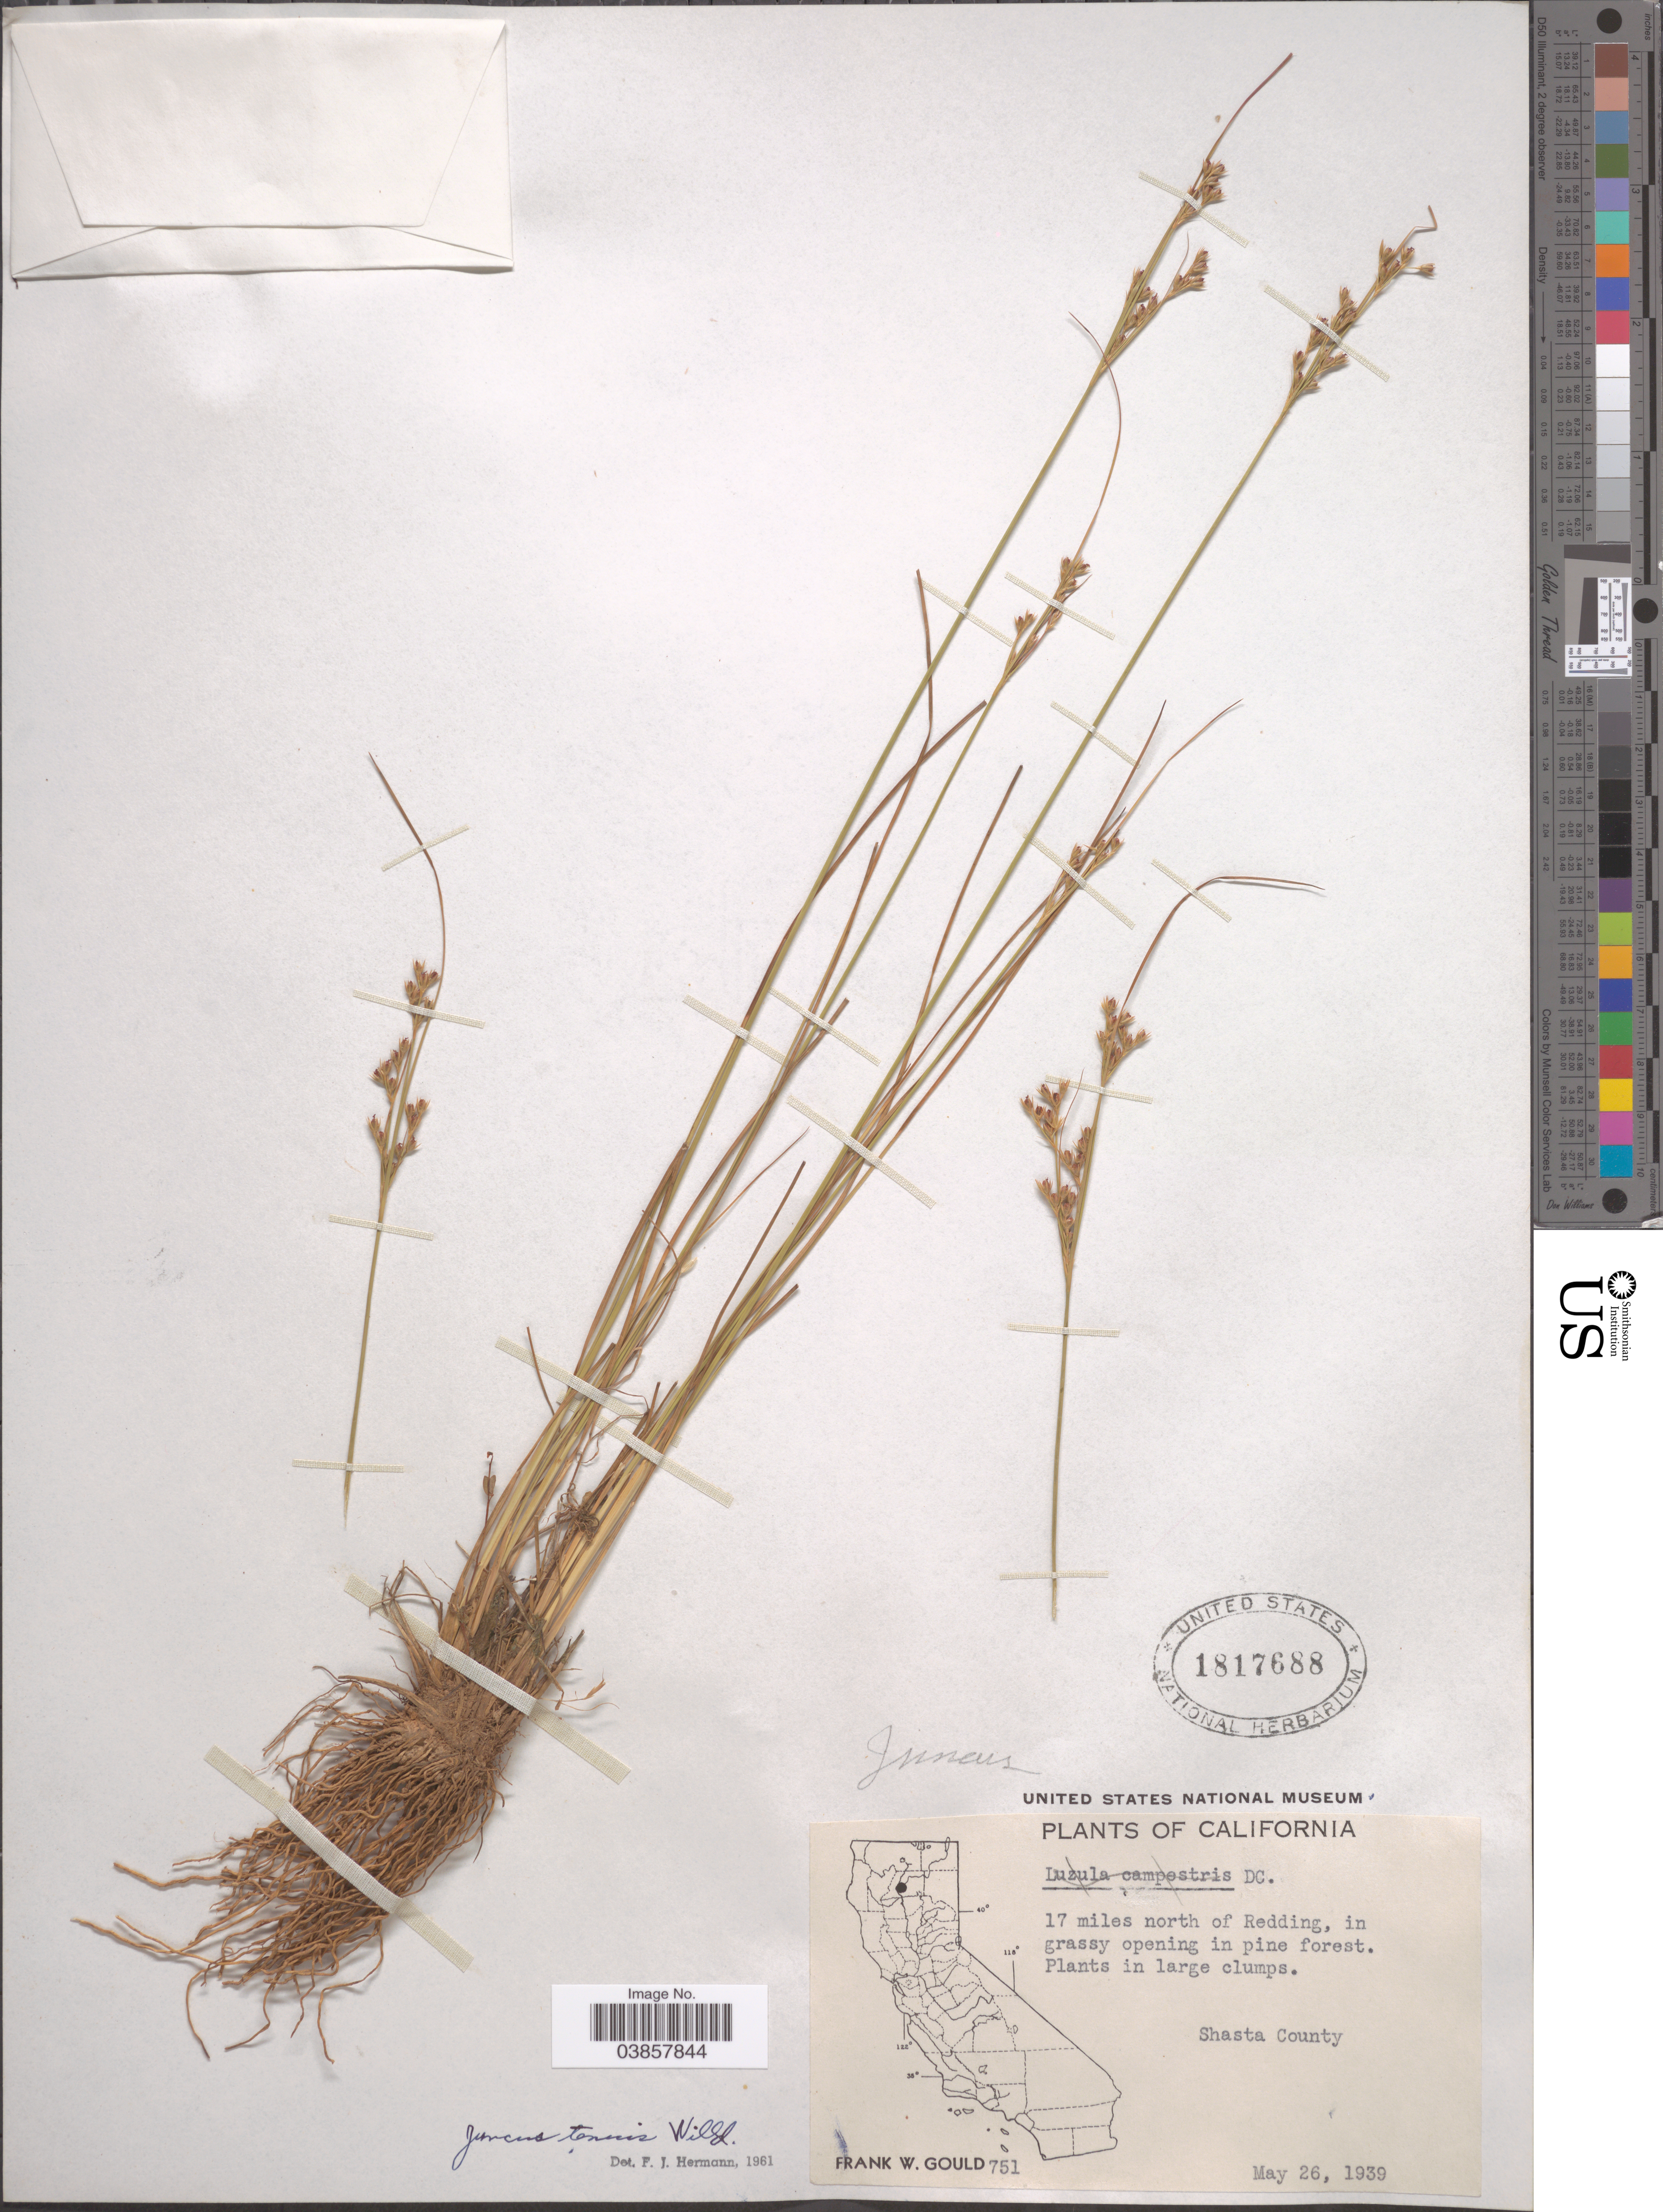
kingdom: Plantae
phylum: Tracheophyta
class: Liliopsida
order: Poales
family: Juncaceae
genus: Juncus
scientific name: Juncus tenuis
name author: Willd.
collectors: F. W. Gould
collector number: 751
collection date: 1939-05-26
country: United States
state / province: California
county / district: Shasta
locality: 17 miles north of Redding, in grassy opening in pine forest. Shasta County.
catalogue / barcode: US 1817688